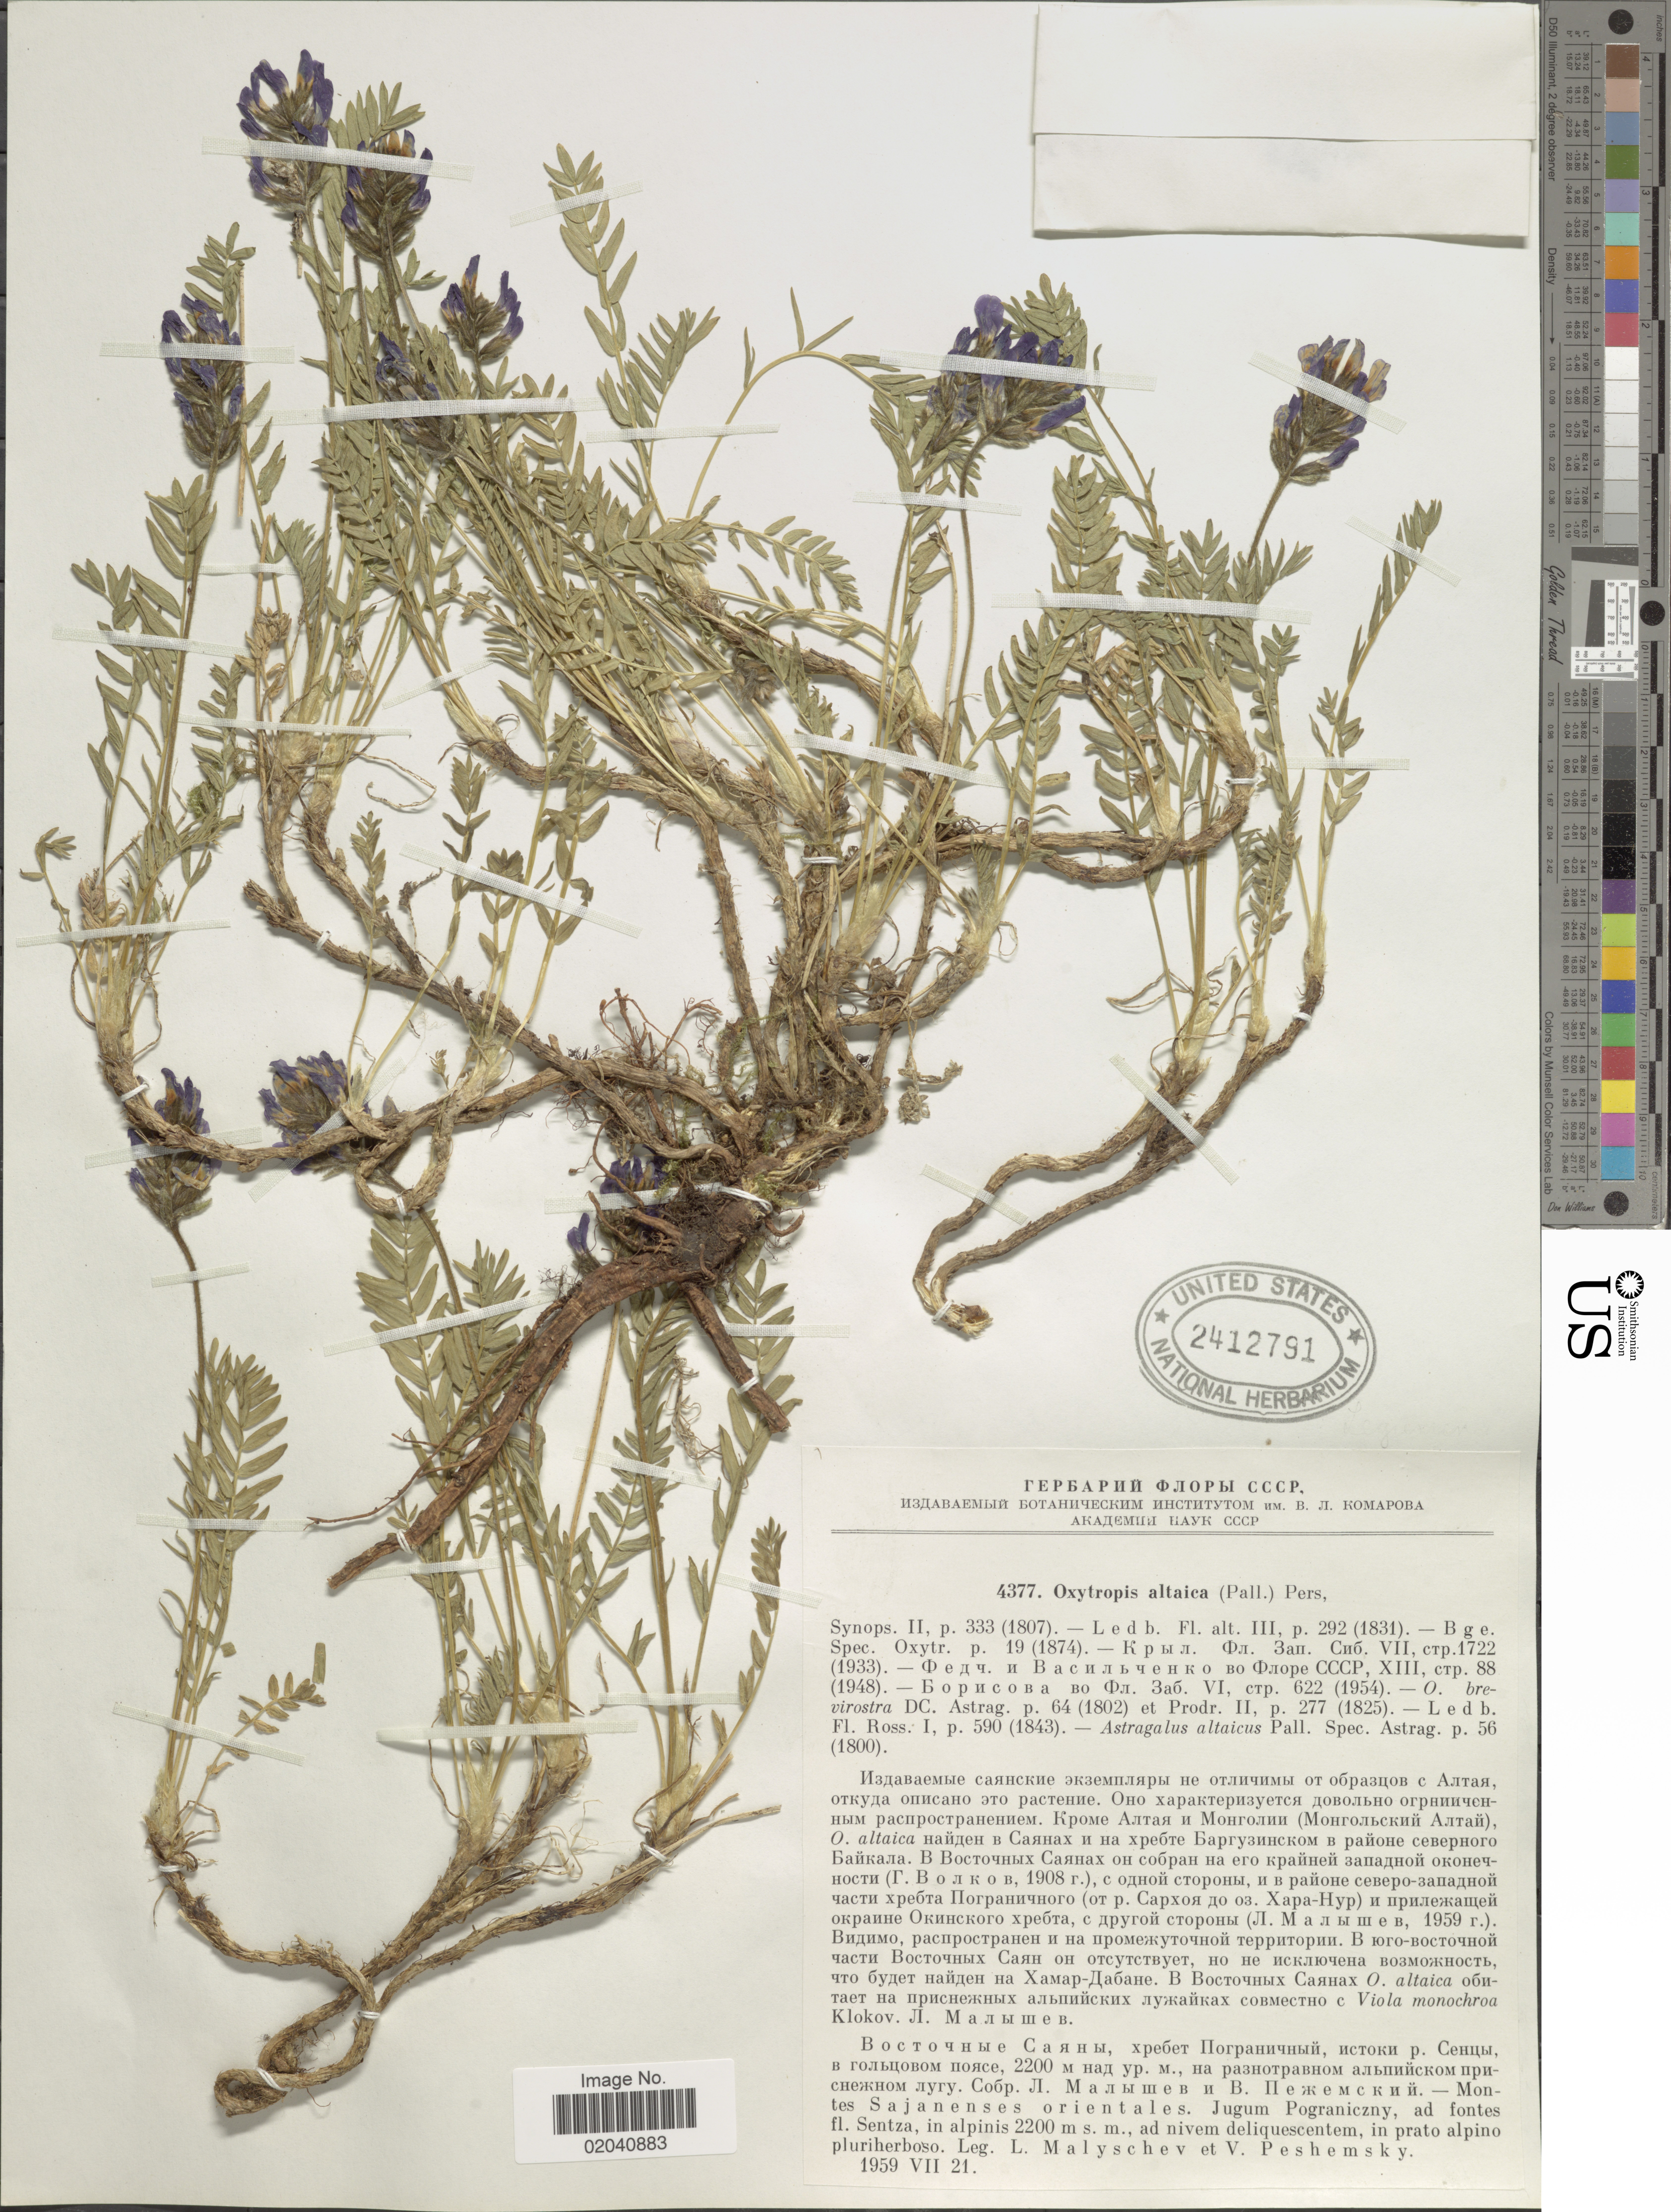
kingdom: Plantae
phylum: Tracheophyta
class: Magnoliopsida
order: Fabales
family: Fabaceae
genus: Oxytropis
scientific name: Oxytropis altaica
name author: (Pall.) Pers.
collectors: L. Malyschev & V. Peshemsky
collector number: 4377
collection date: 1959-07-21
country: Russian Federation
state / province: Primorsky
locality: Montes Sajanenses Orientales, jugum Pogranicznyj, ad fontes fl. Sentzy.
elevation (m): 2200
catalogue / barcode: US 2412791